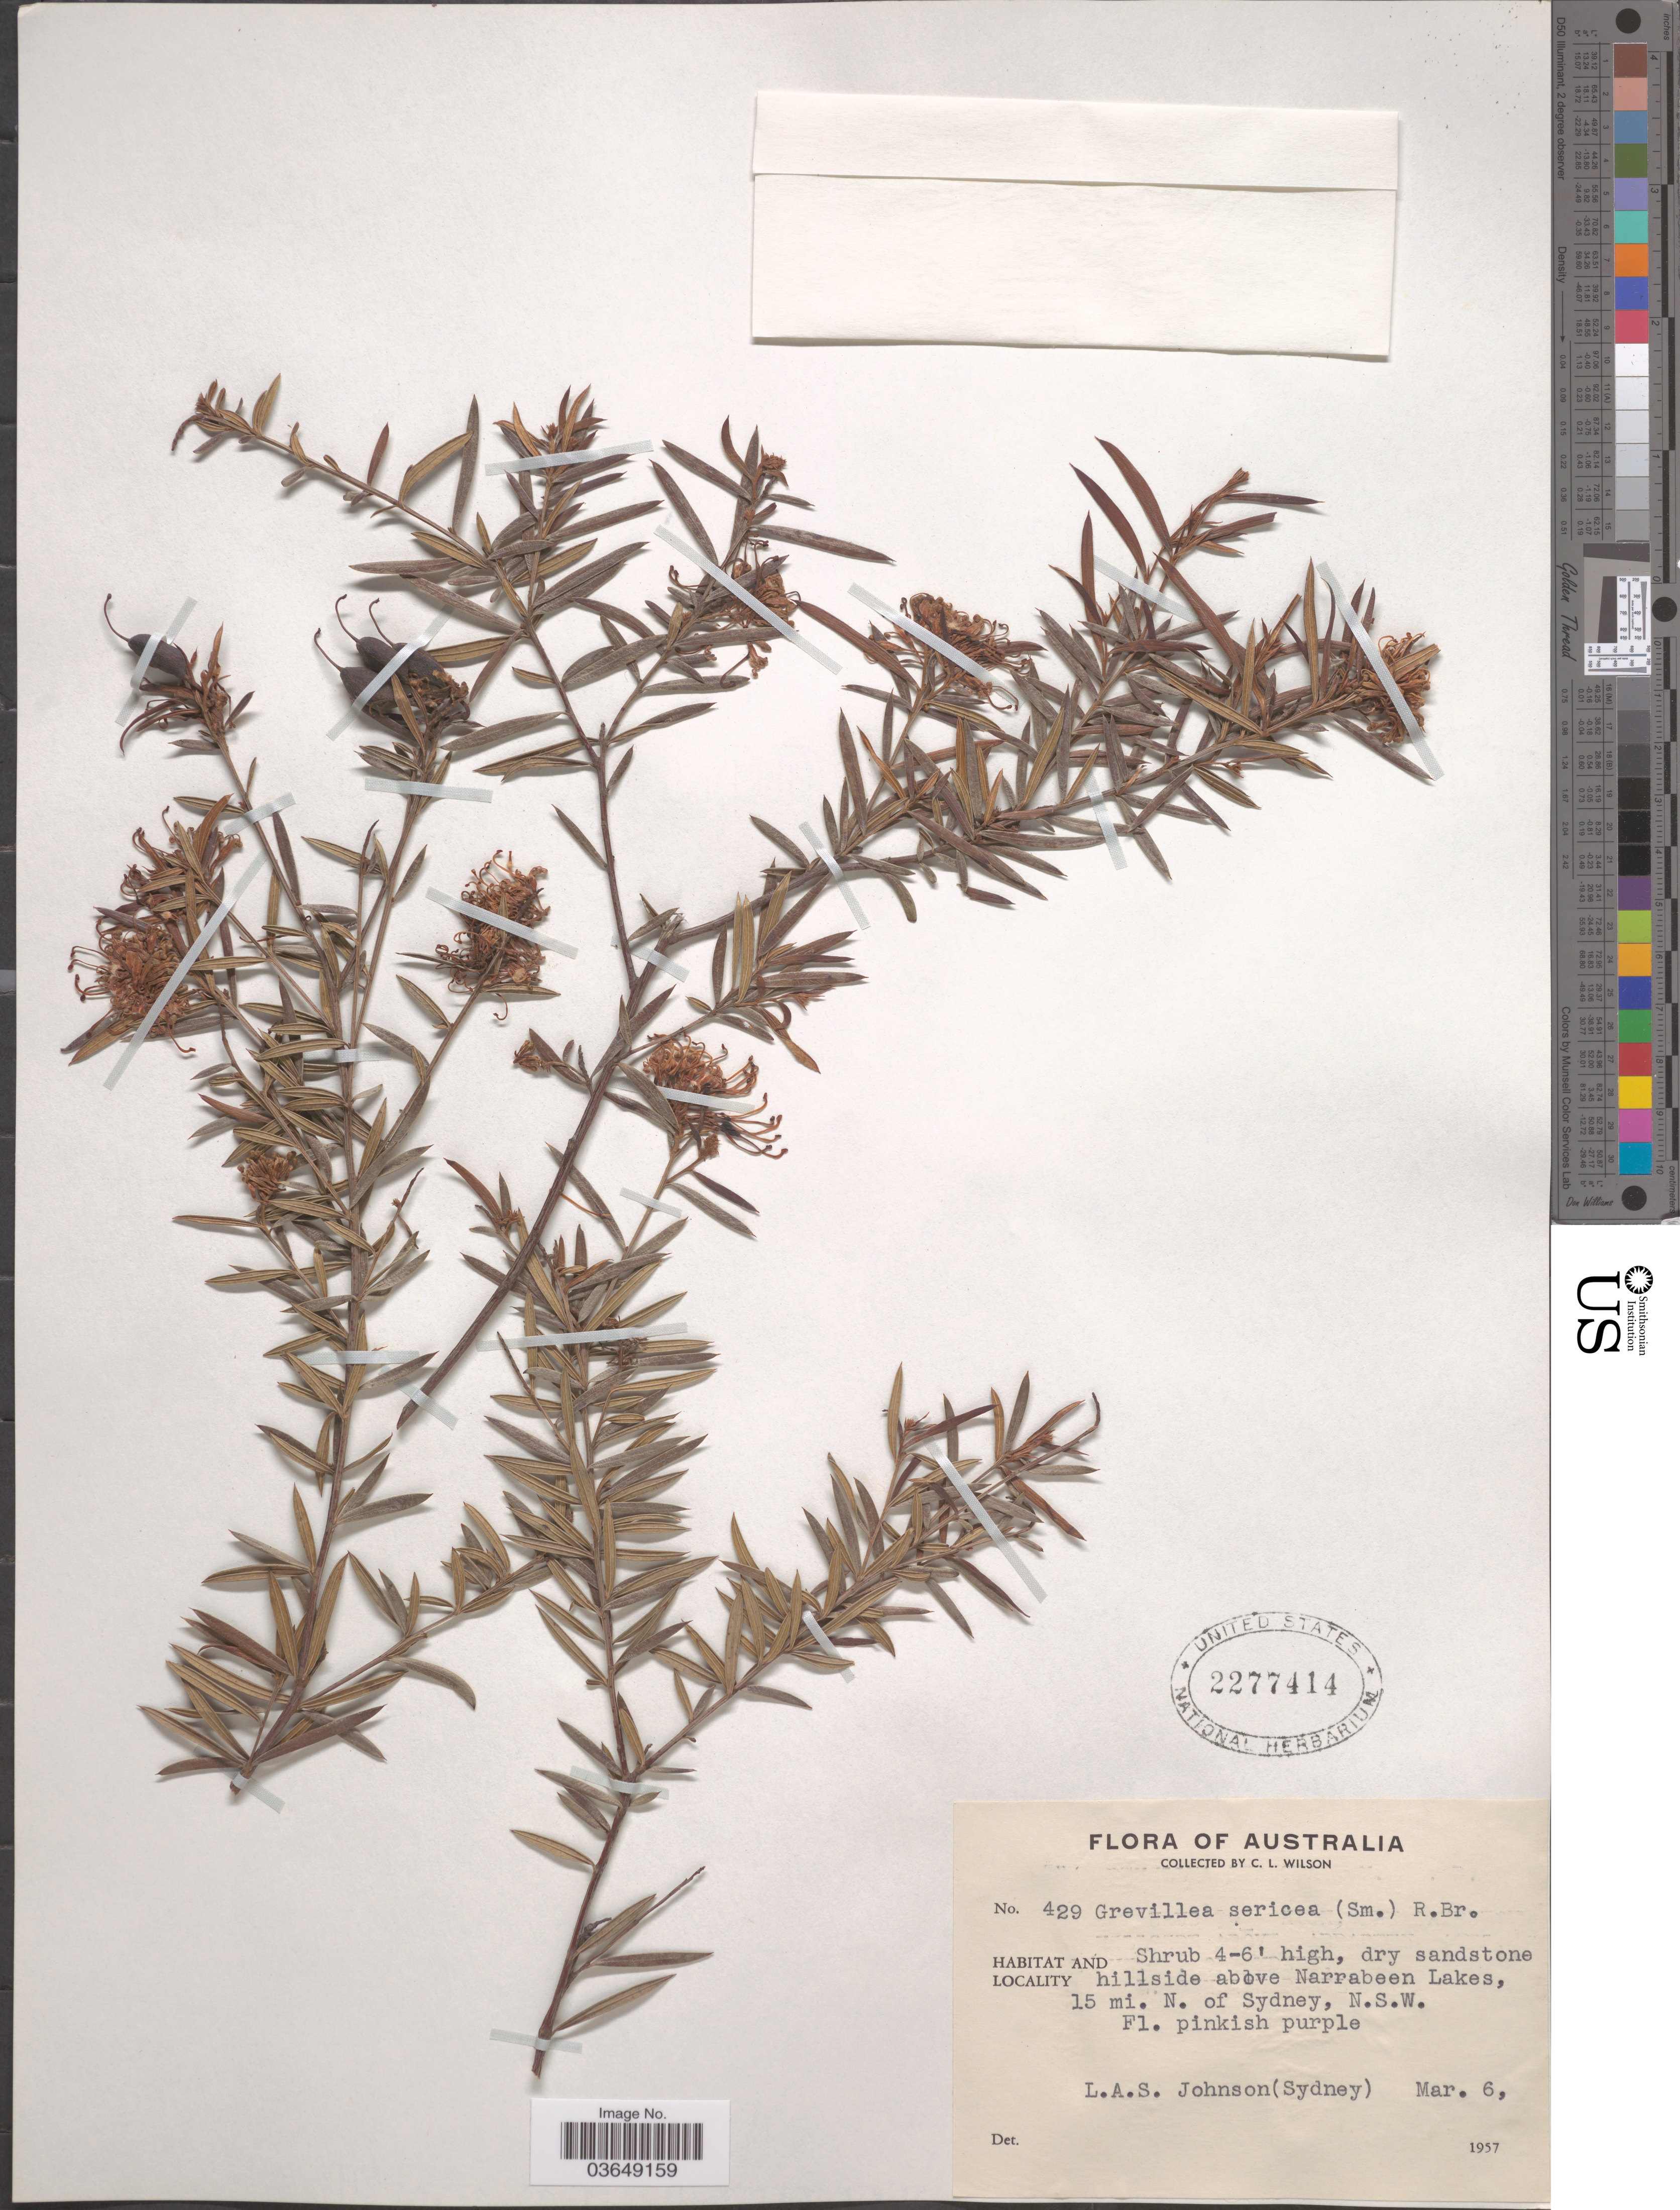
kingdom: Plantae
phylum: Tracheophyta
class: Magnoliopsida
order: Proteales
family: Proteaceae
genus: Grevillea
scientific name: Grevillea sericea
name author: (Sm.) R. Br.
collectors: C. L. Wilson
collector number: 429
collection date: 1957-03-06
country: Australia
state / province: New South Wales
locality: Hillside above Narrabeen Lakes, 15 mi. N. of Sydney.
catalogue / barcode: US 2277414